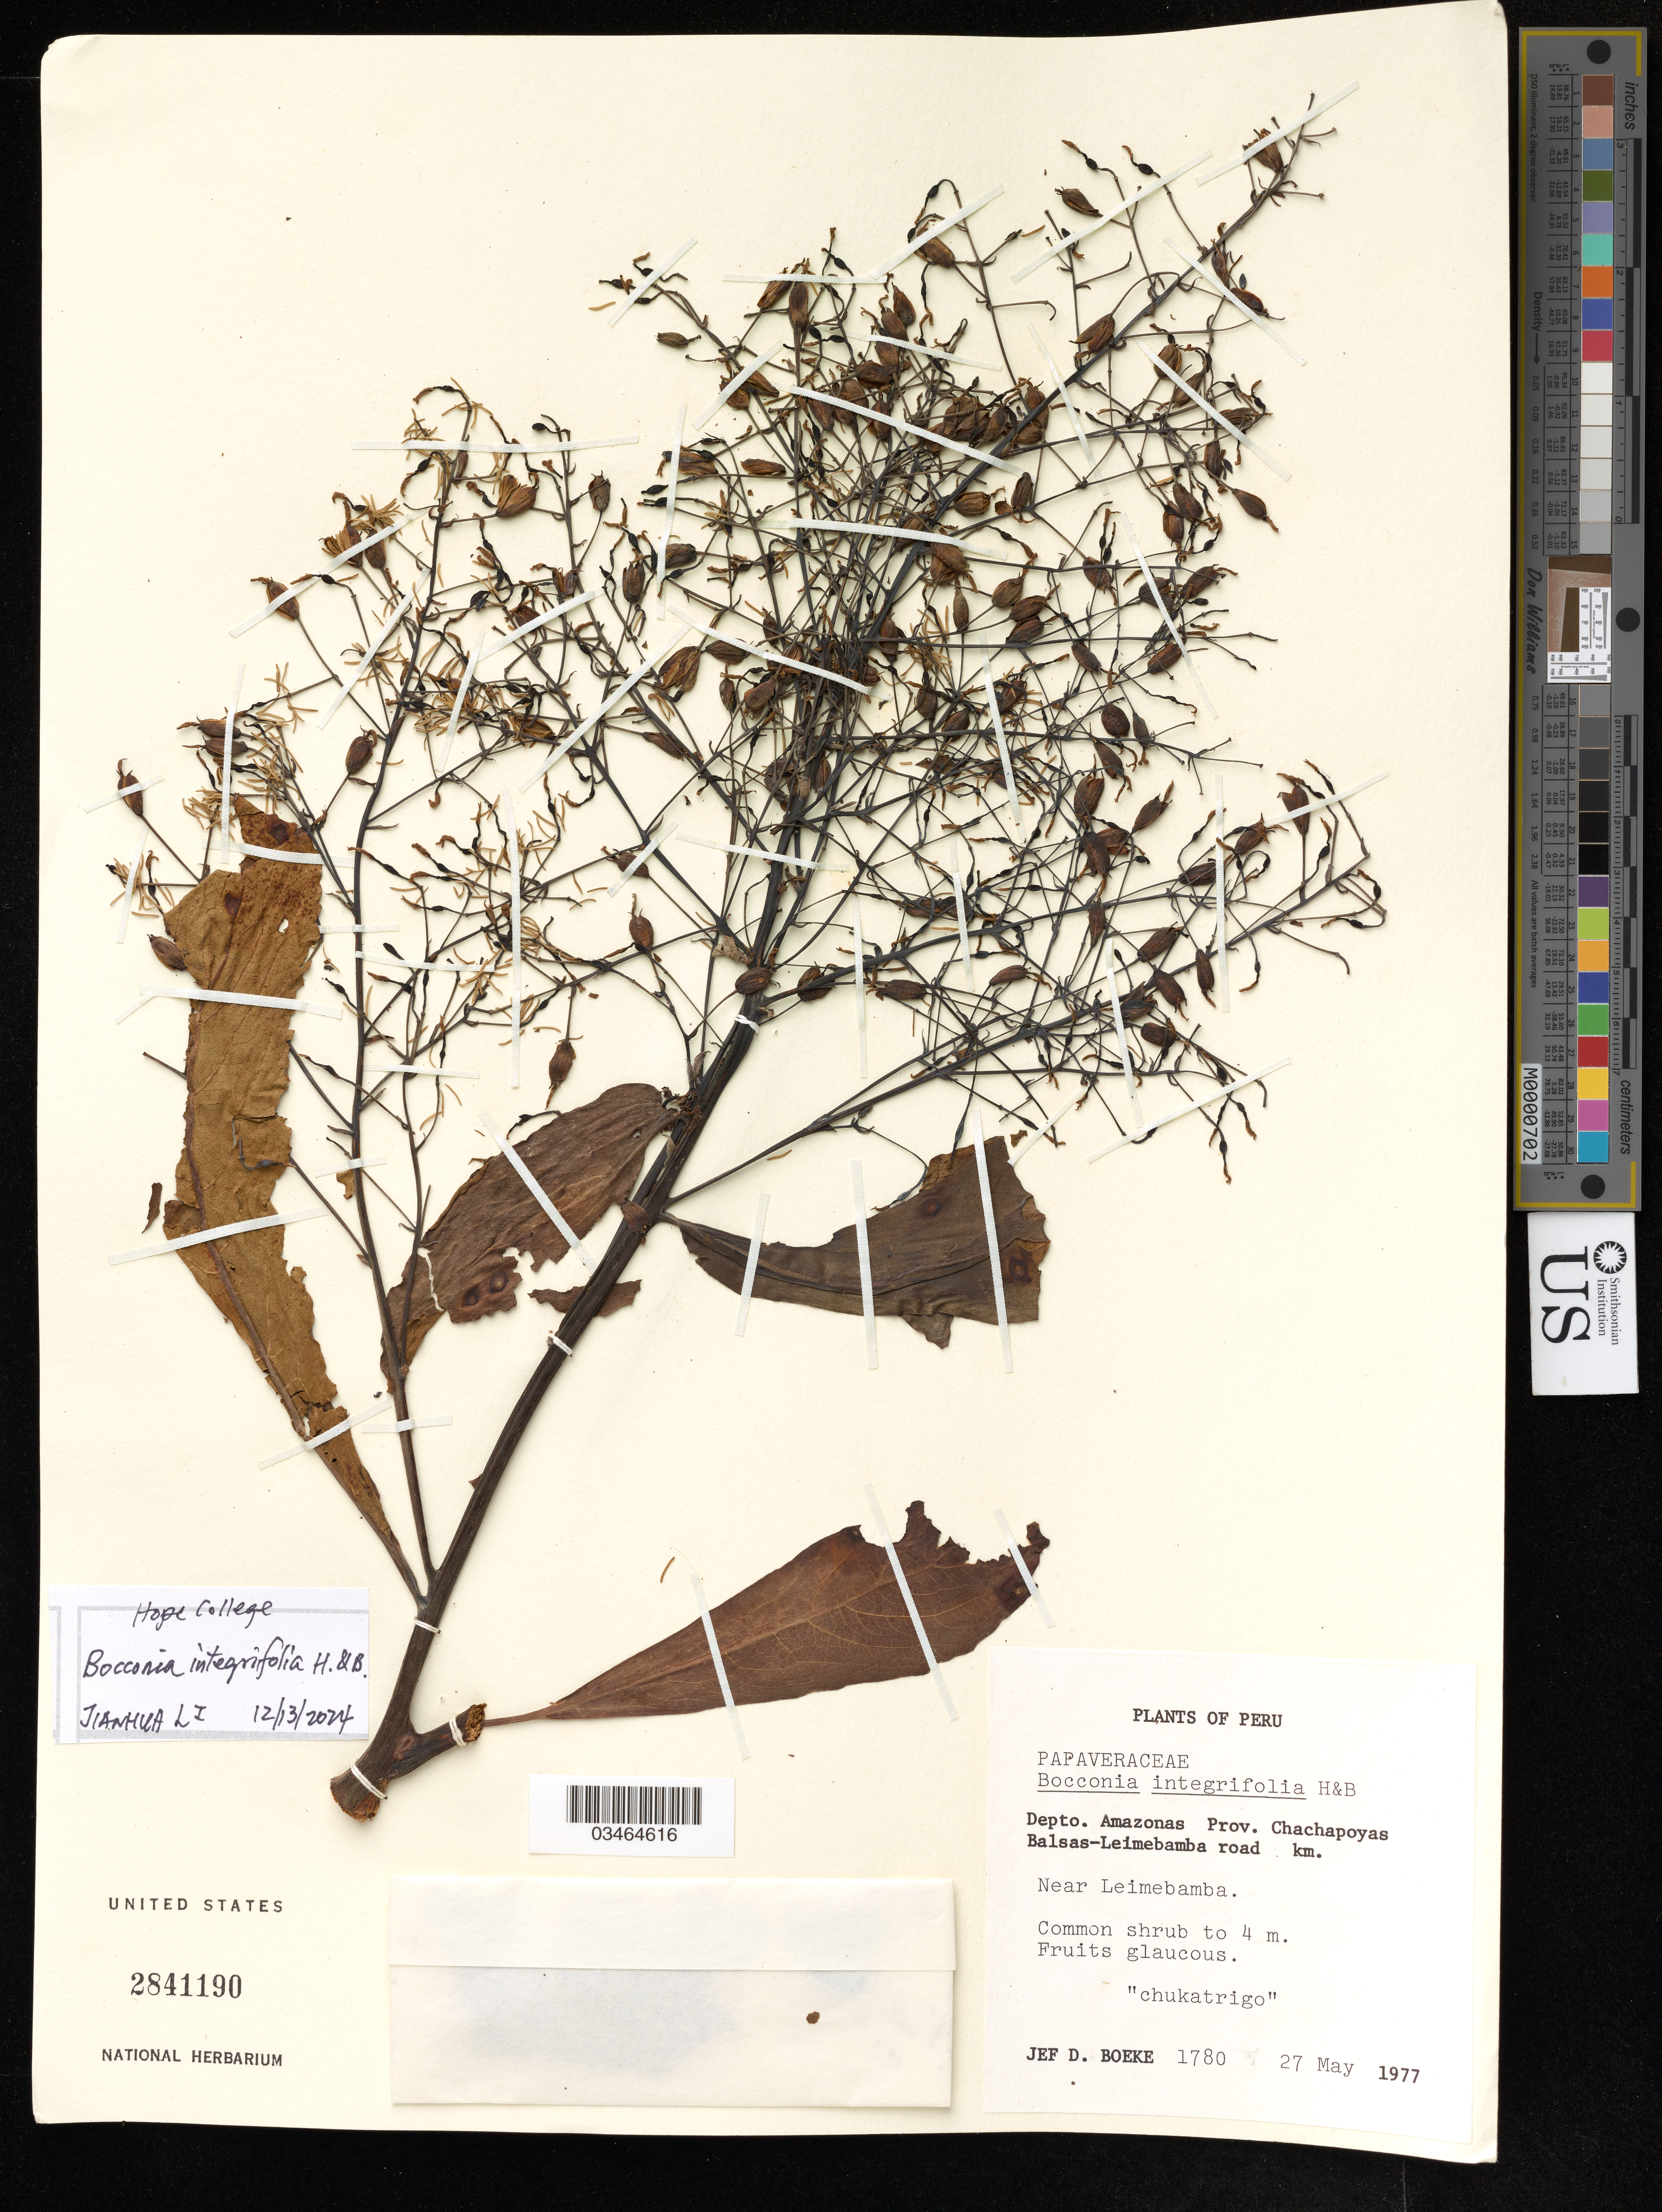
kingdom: Plantae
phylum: Tracheophyta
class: Magnoliopsida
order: Ranunculales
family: Papaveraceae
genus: Bocconia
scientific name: Bocconia integrifolia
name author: Bonpl.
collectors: J. D. Boeke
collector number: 1780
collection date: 1977-05-27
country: Peru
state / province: Amazonas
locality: Prov. Chachapoyas. Balsas-Leimebamba road. Near Leimebamba.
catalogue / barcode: US 2841190